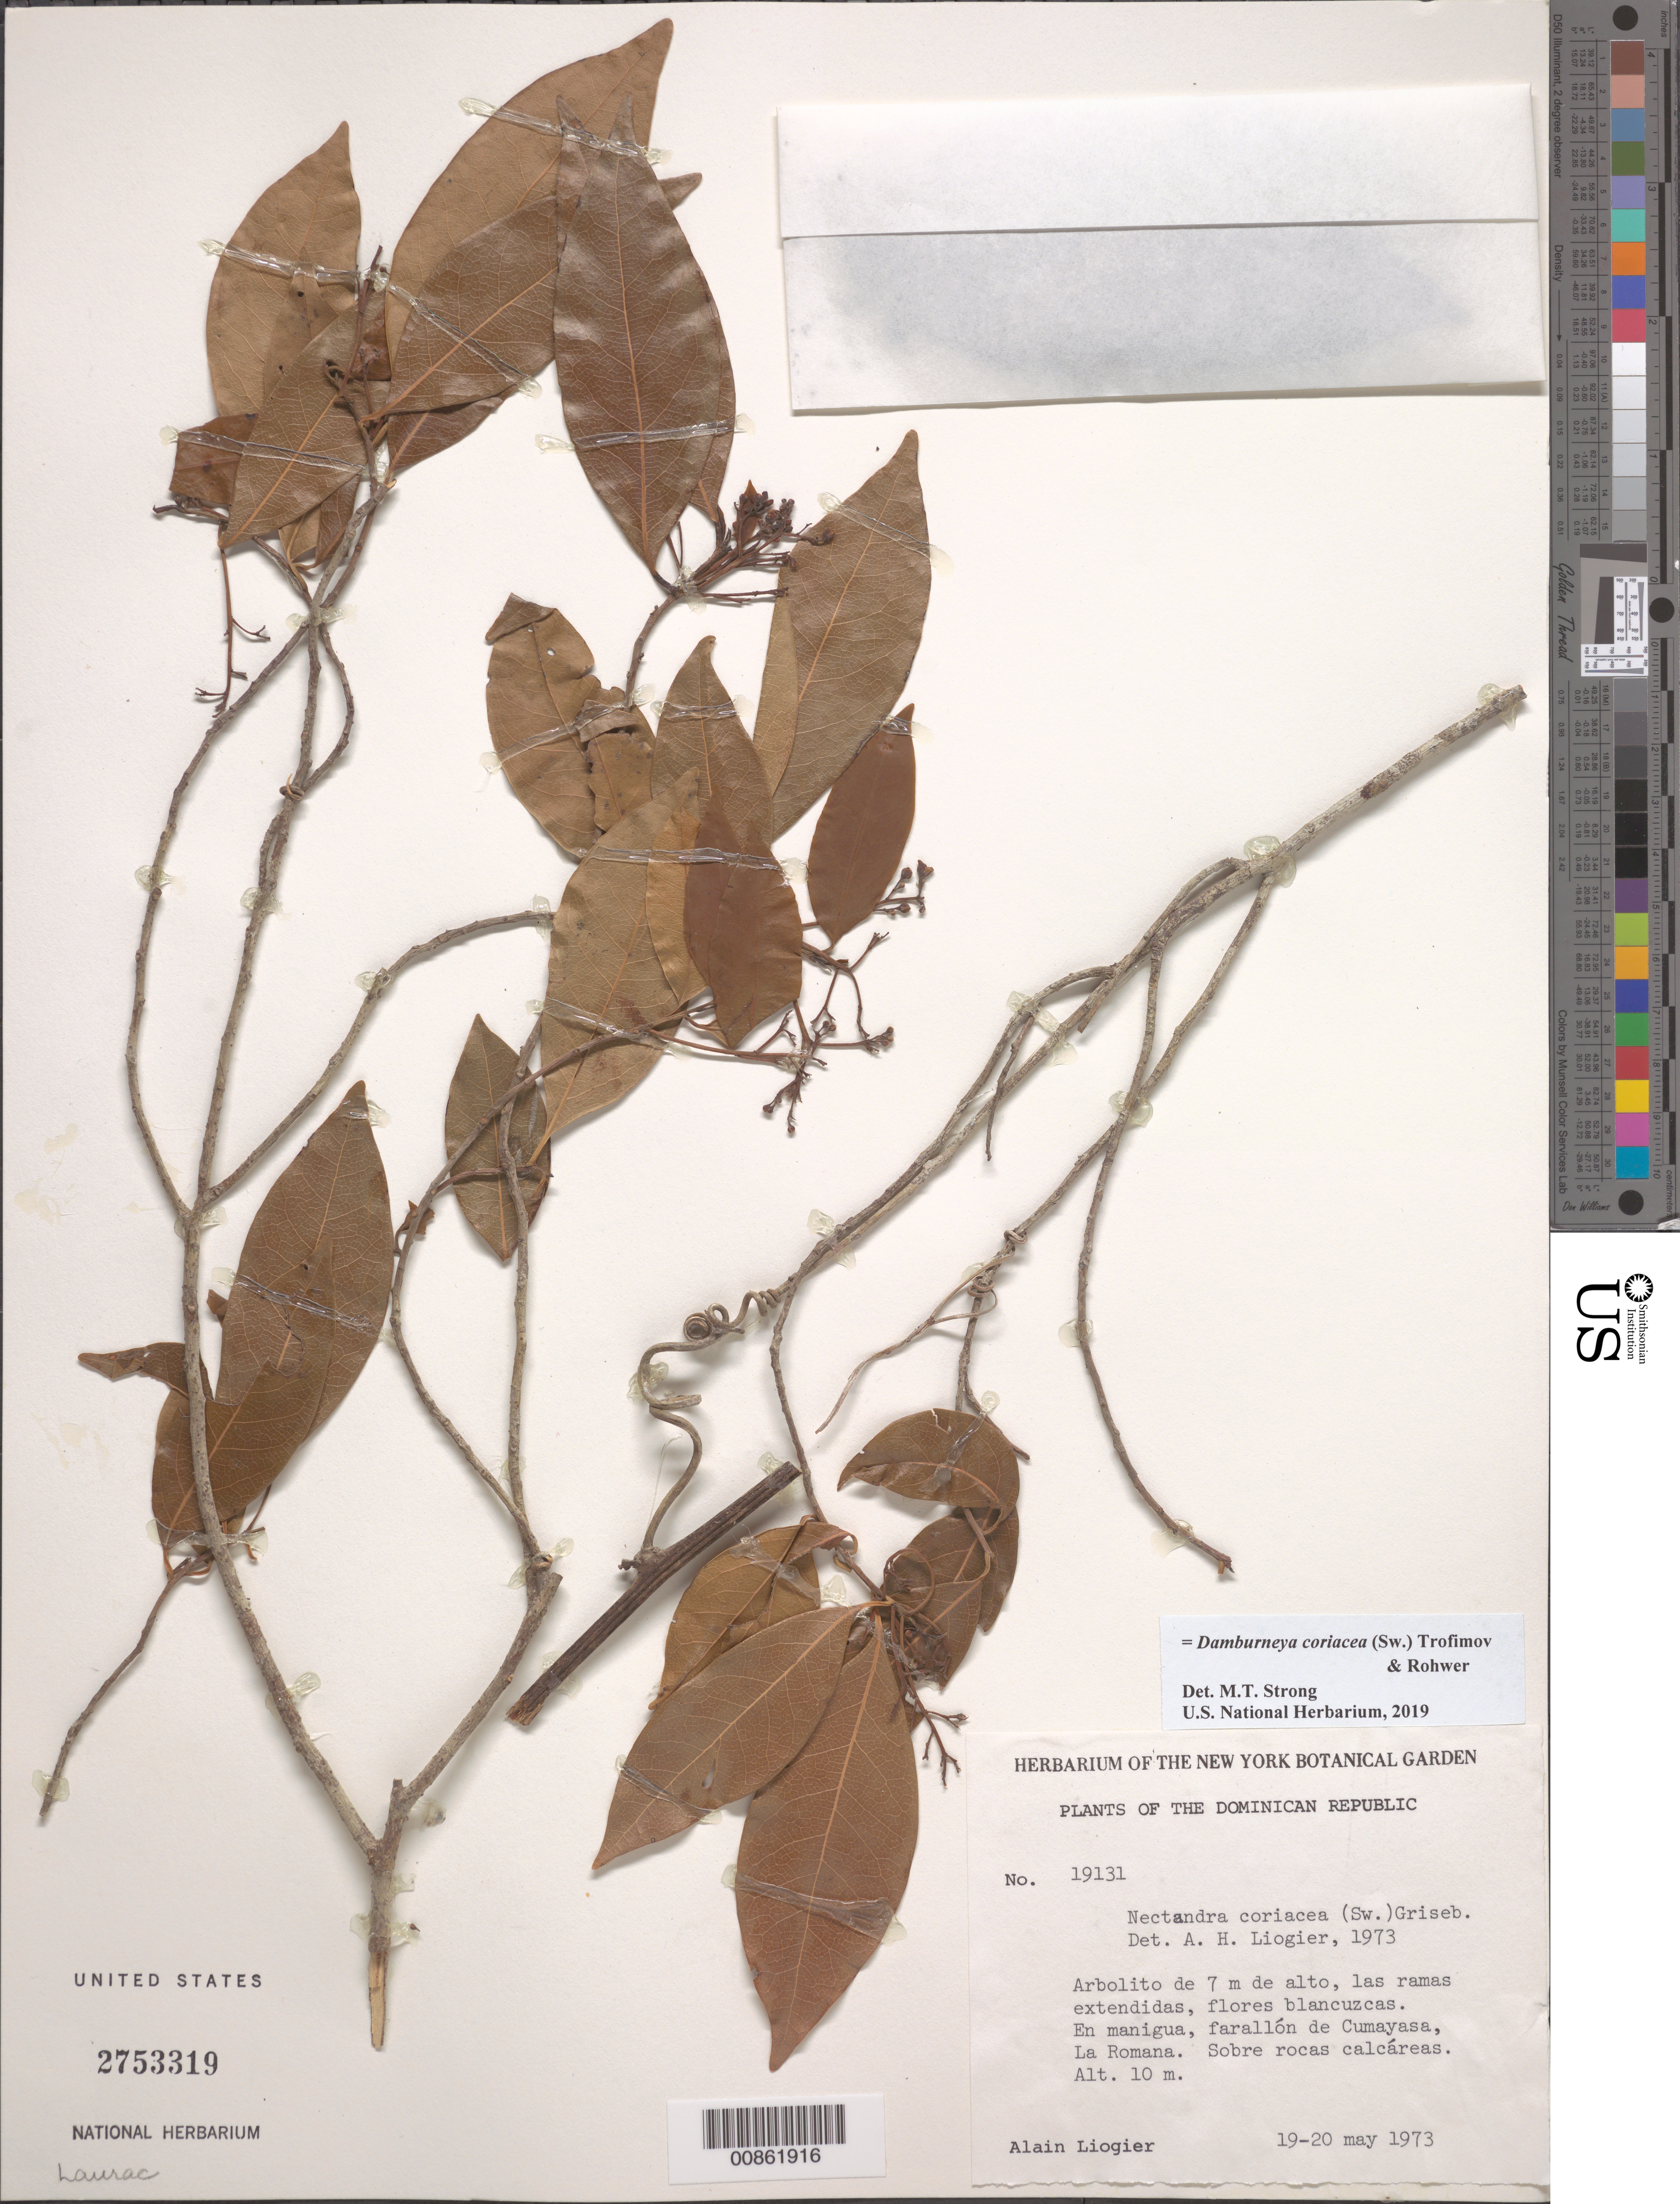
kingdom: Plantae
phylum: Tracheophyta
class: Magnoliopsida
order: Laurales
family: Lauraceae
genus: Damburneya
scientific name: Damburneya coriacea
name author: (Sw.) Trofimov & Rohwer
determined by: Strong, M. T., (US), Smithsonian Institution - National Museum of Natural History (UNITED STATES)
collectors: A. H. Liogier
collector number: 19131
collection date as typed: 19 May 1973 to 20 May 1973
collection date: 1973-05-19/1973-05-20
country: Dominican Republic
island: Hispaniola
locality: Farallón de Cumayasa, La Romana.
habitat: En manigua. Sobre rocas calcáreas.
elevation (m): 10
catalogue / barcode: US 2753319